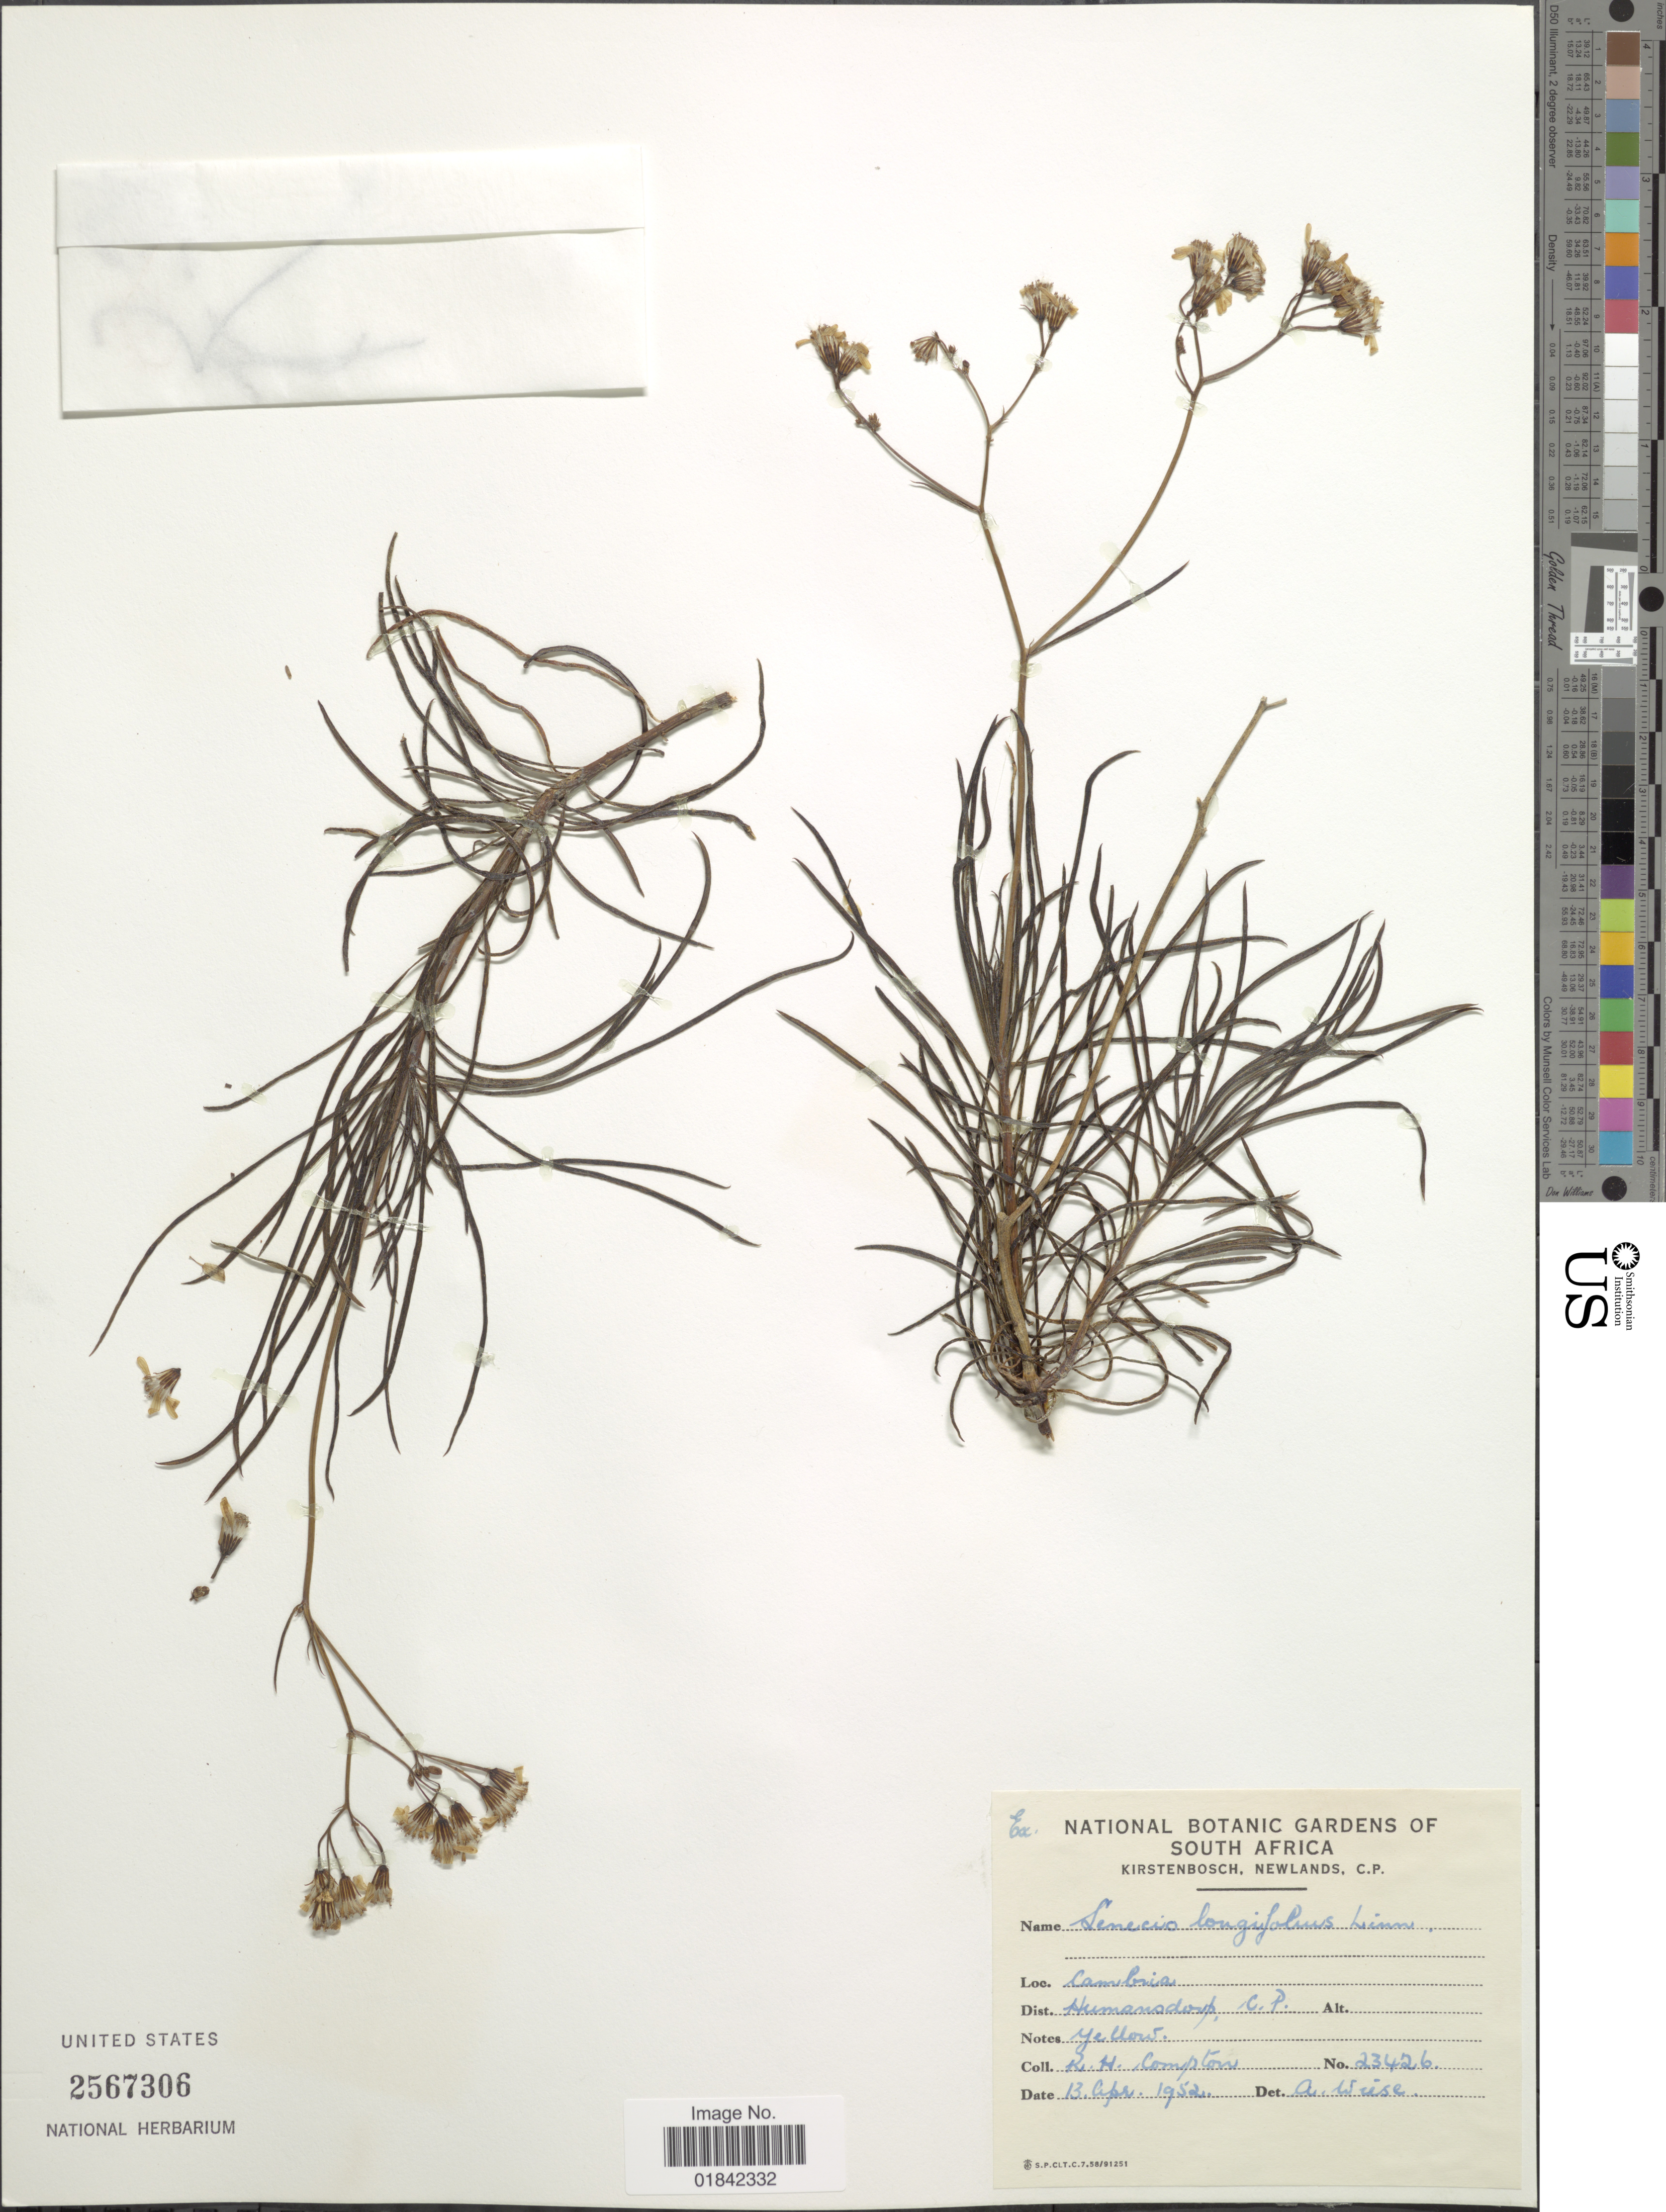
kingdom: Plantae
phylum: Tracheophyta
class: Magnoliopsida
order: Asterales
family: Asteraceae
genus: Senecio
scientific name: Senecio longifolius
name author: L.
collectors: R. H. Compton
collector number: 23426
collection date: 1952-04-13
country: South Africa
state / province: Eastern Cape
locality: Cambira, Humansdorp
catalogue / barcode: US 2567306